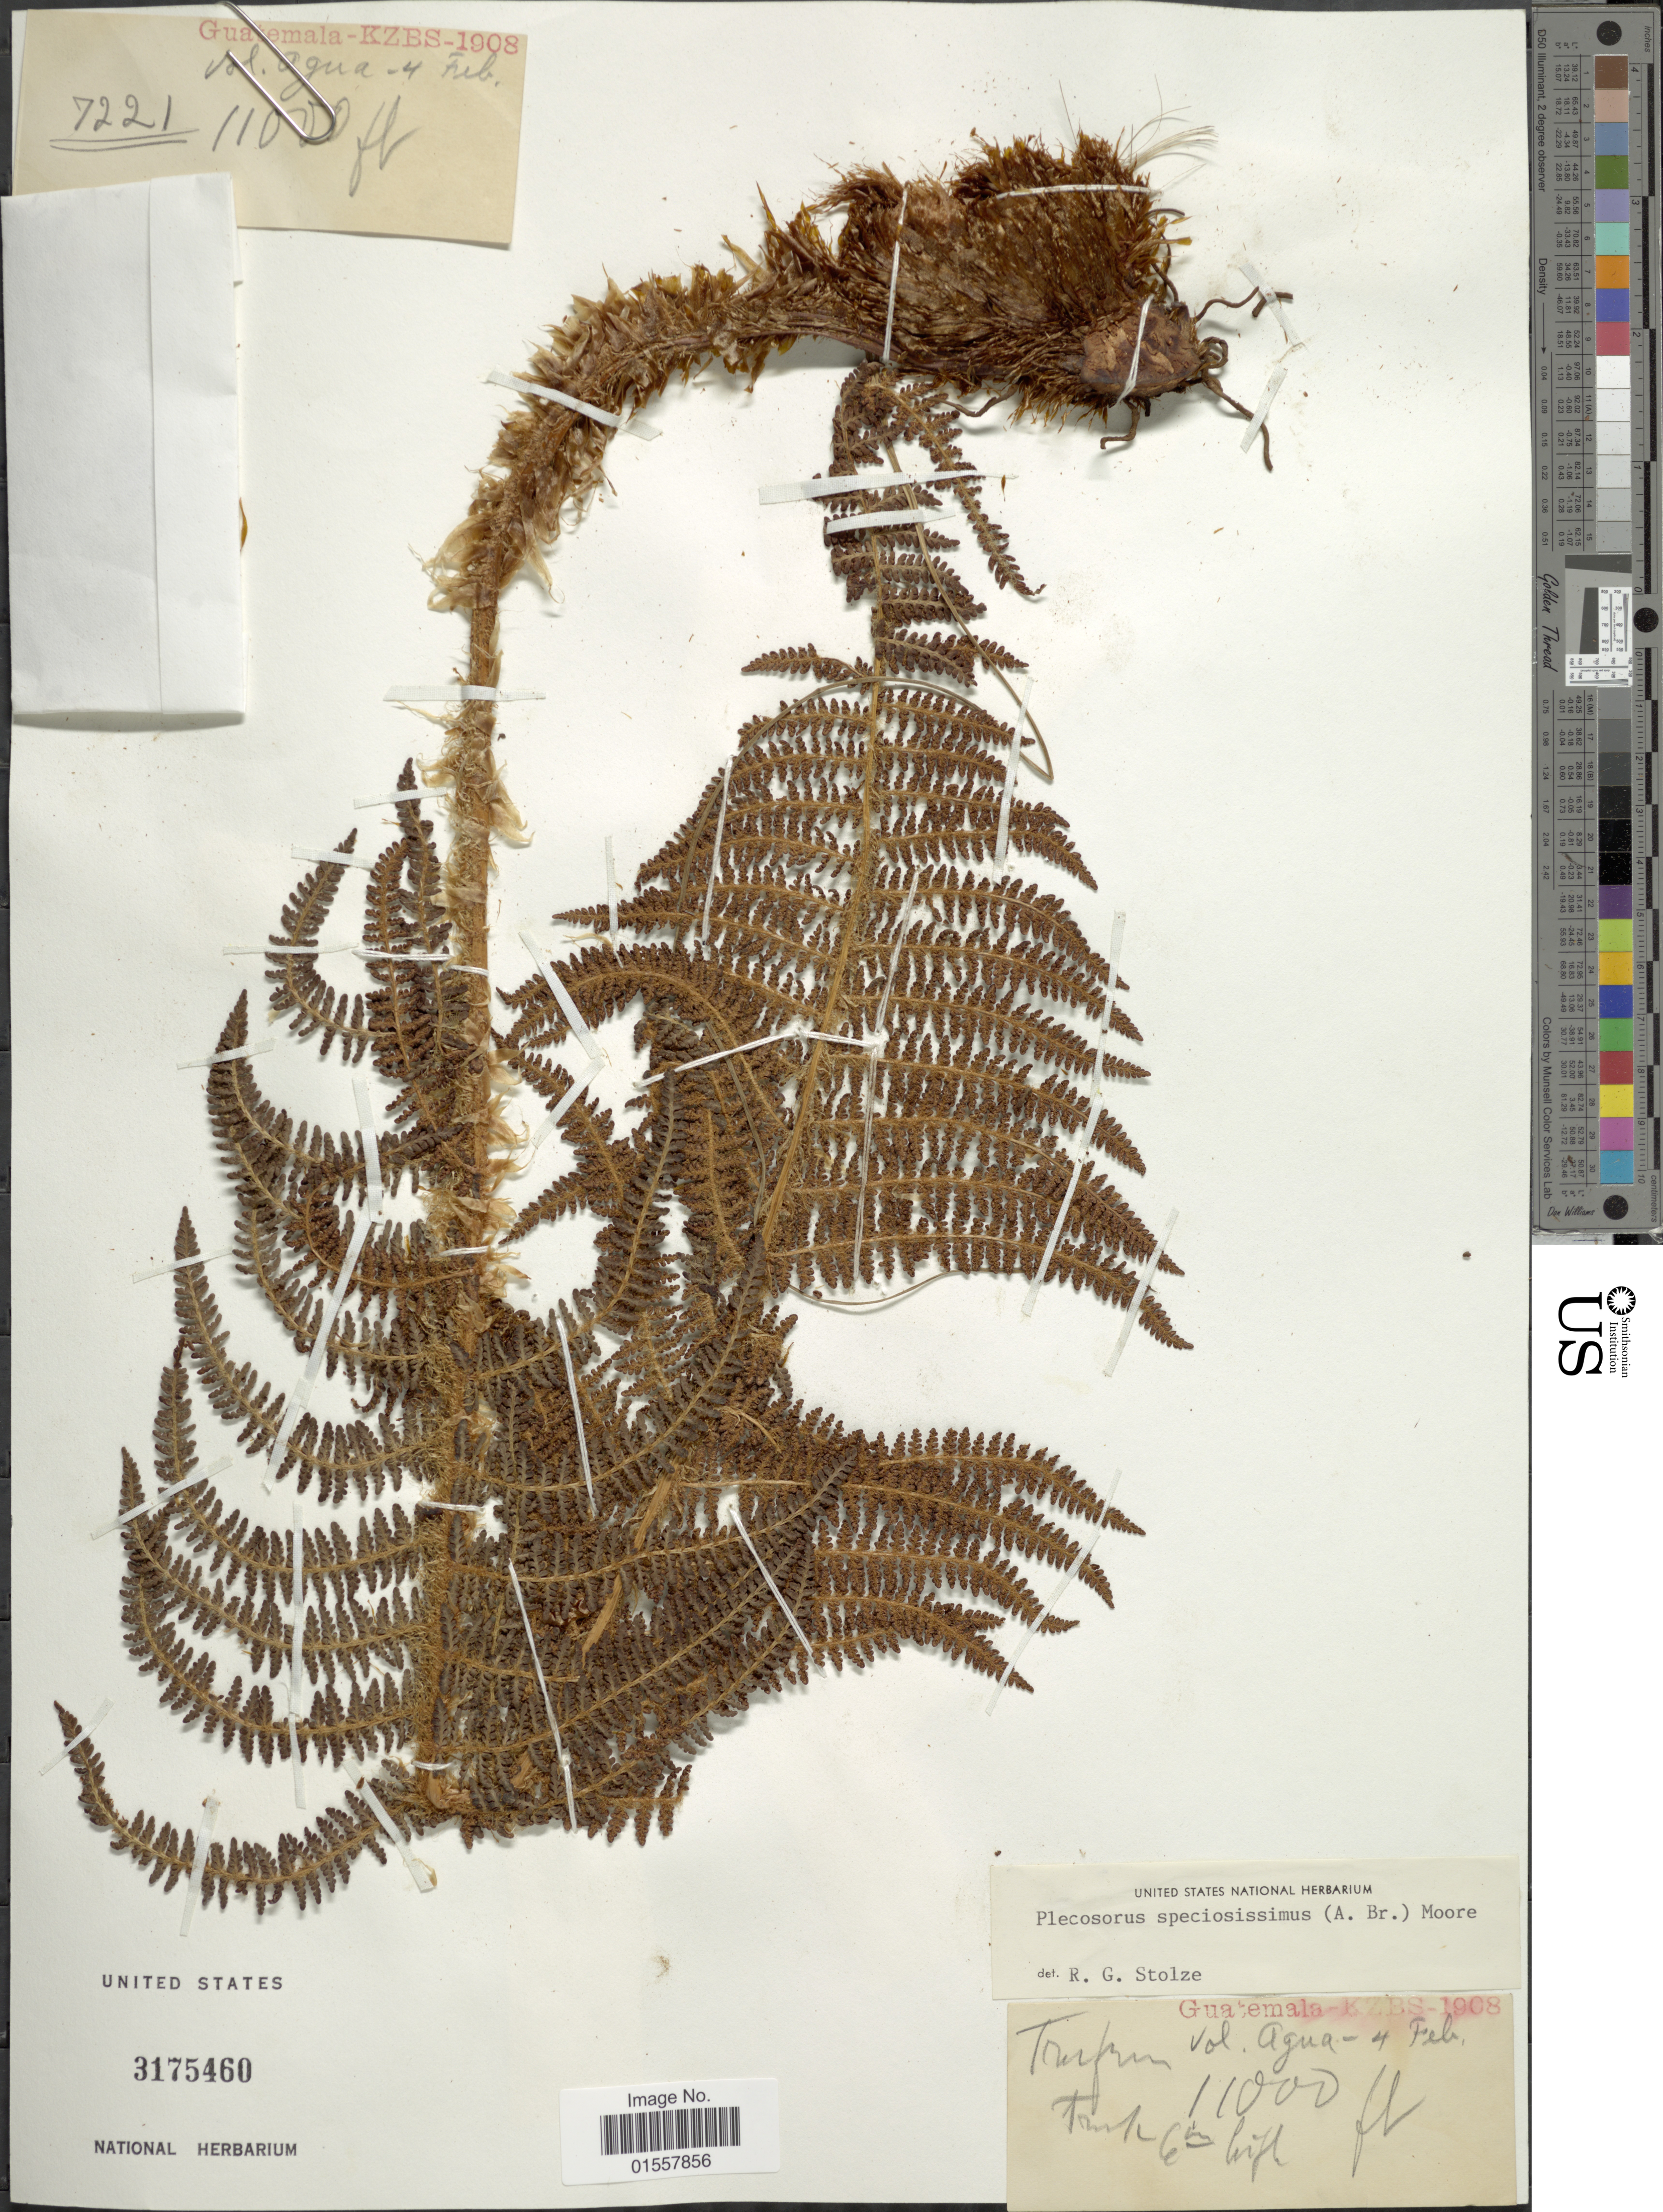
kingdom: Plantae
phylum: Tracheophyta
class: Polypodiopsida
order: Polypodiales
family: Dryopteridaceae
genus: Polystichum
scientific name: Polystichum speciosissimum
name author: (A. Braun ex Kunze) Copel.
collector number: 7221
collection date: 1908-02-04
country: Guatemala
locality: Guatemala, KZBS, Vol. Agua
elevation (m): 3353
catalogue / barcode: US 3175460